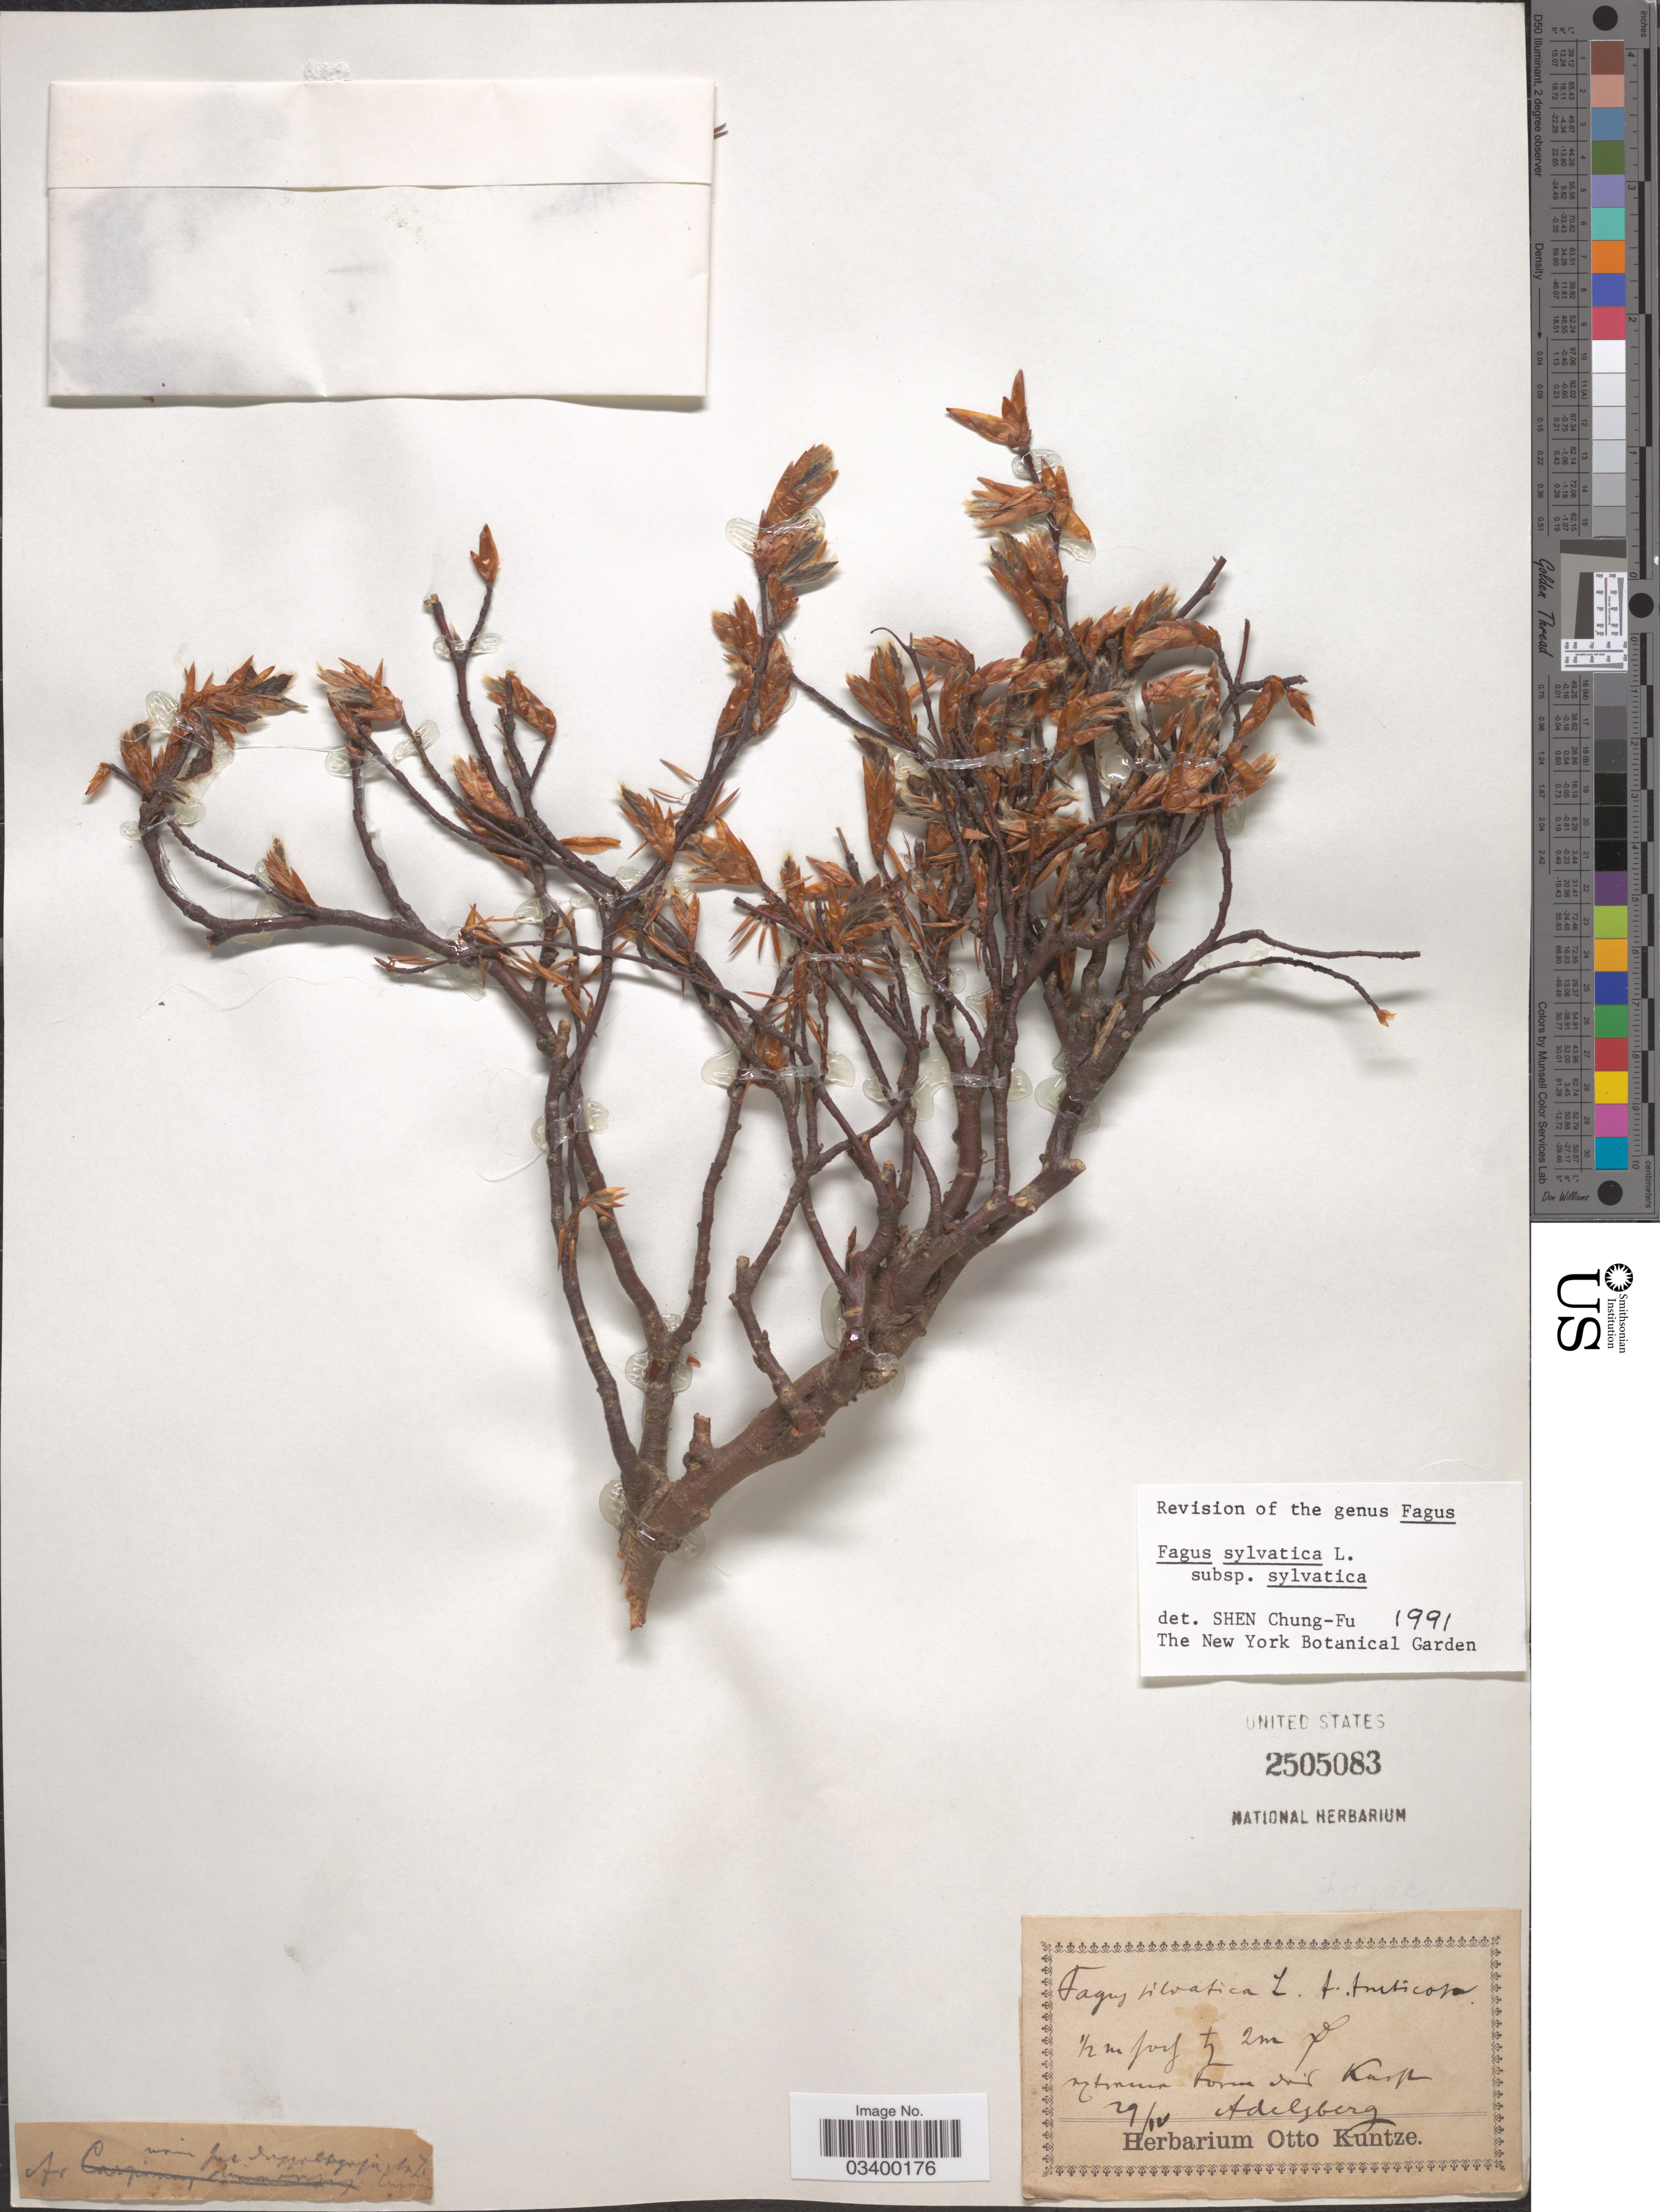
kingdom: Plantae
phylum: Tracheophyta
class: Magnoliopsida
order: Fagales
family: Fagaceae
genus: Fagus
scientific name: Fagus sylvatica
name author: L.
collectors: ex herb. Otto Kuntze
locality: Karp. Adelsberg.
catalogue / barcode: US 2505083